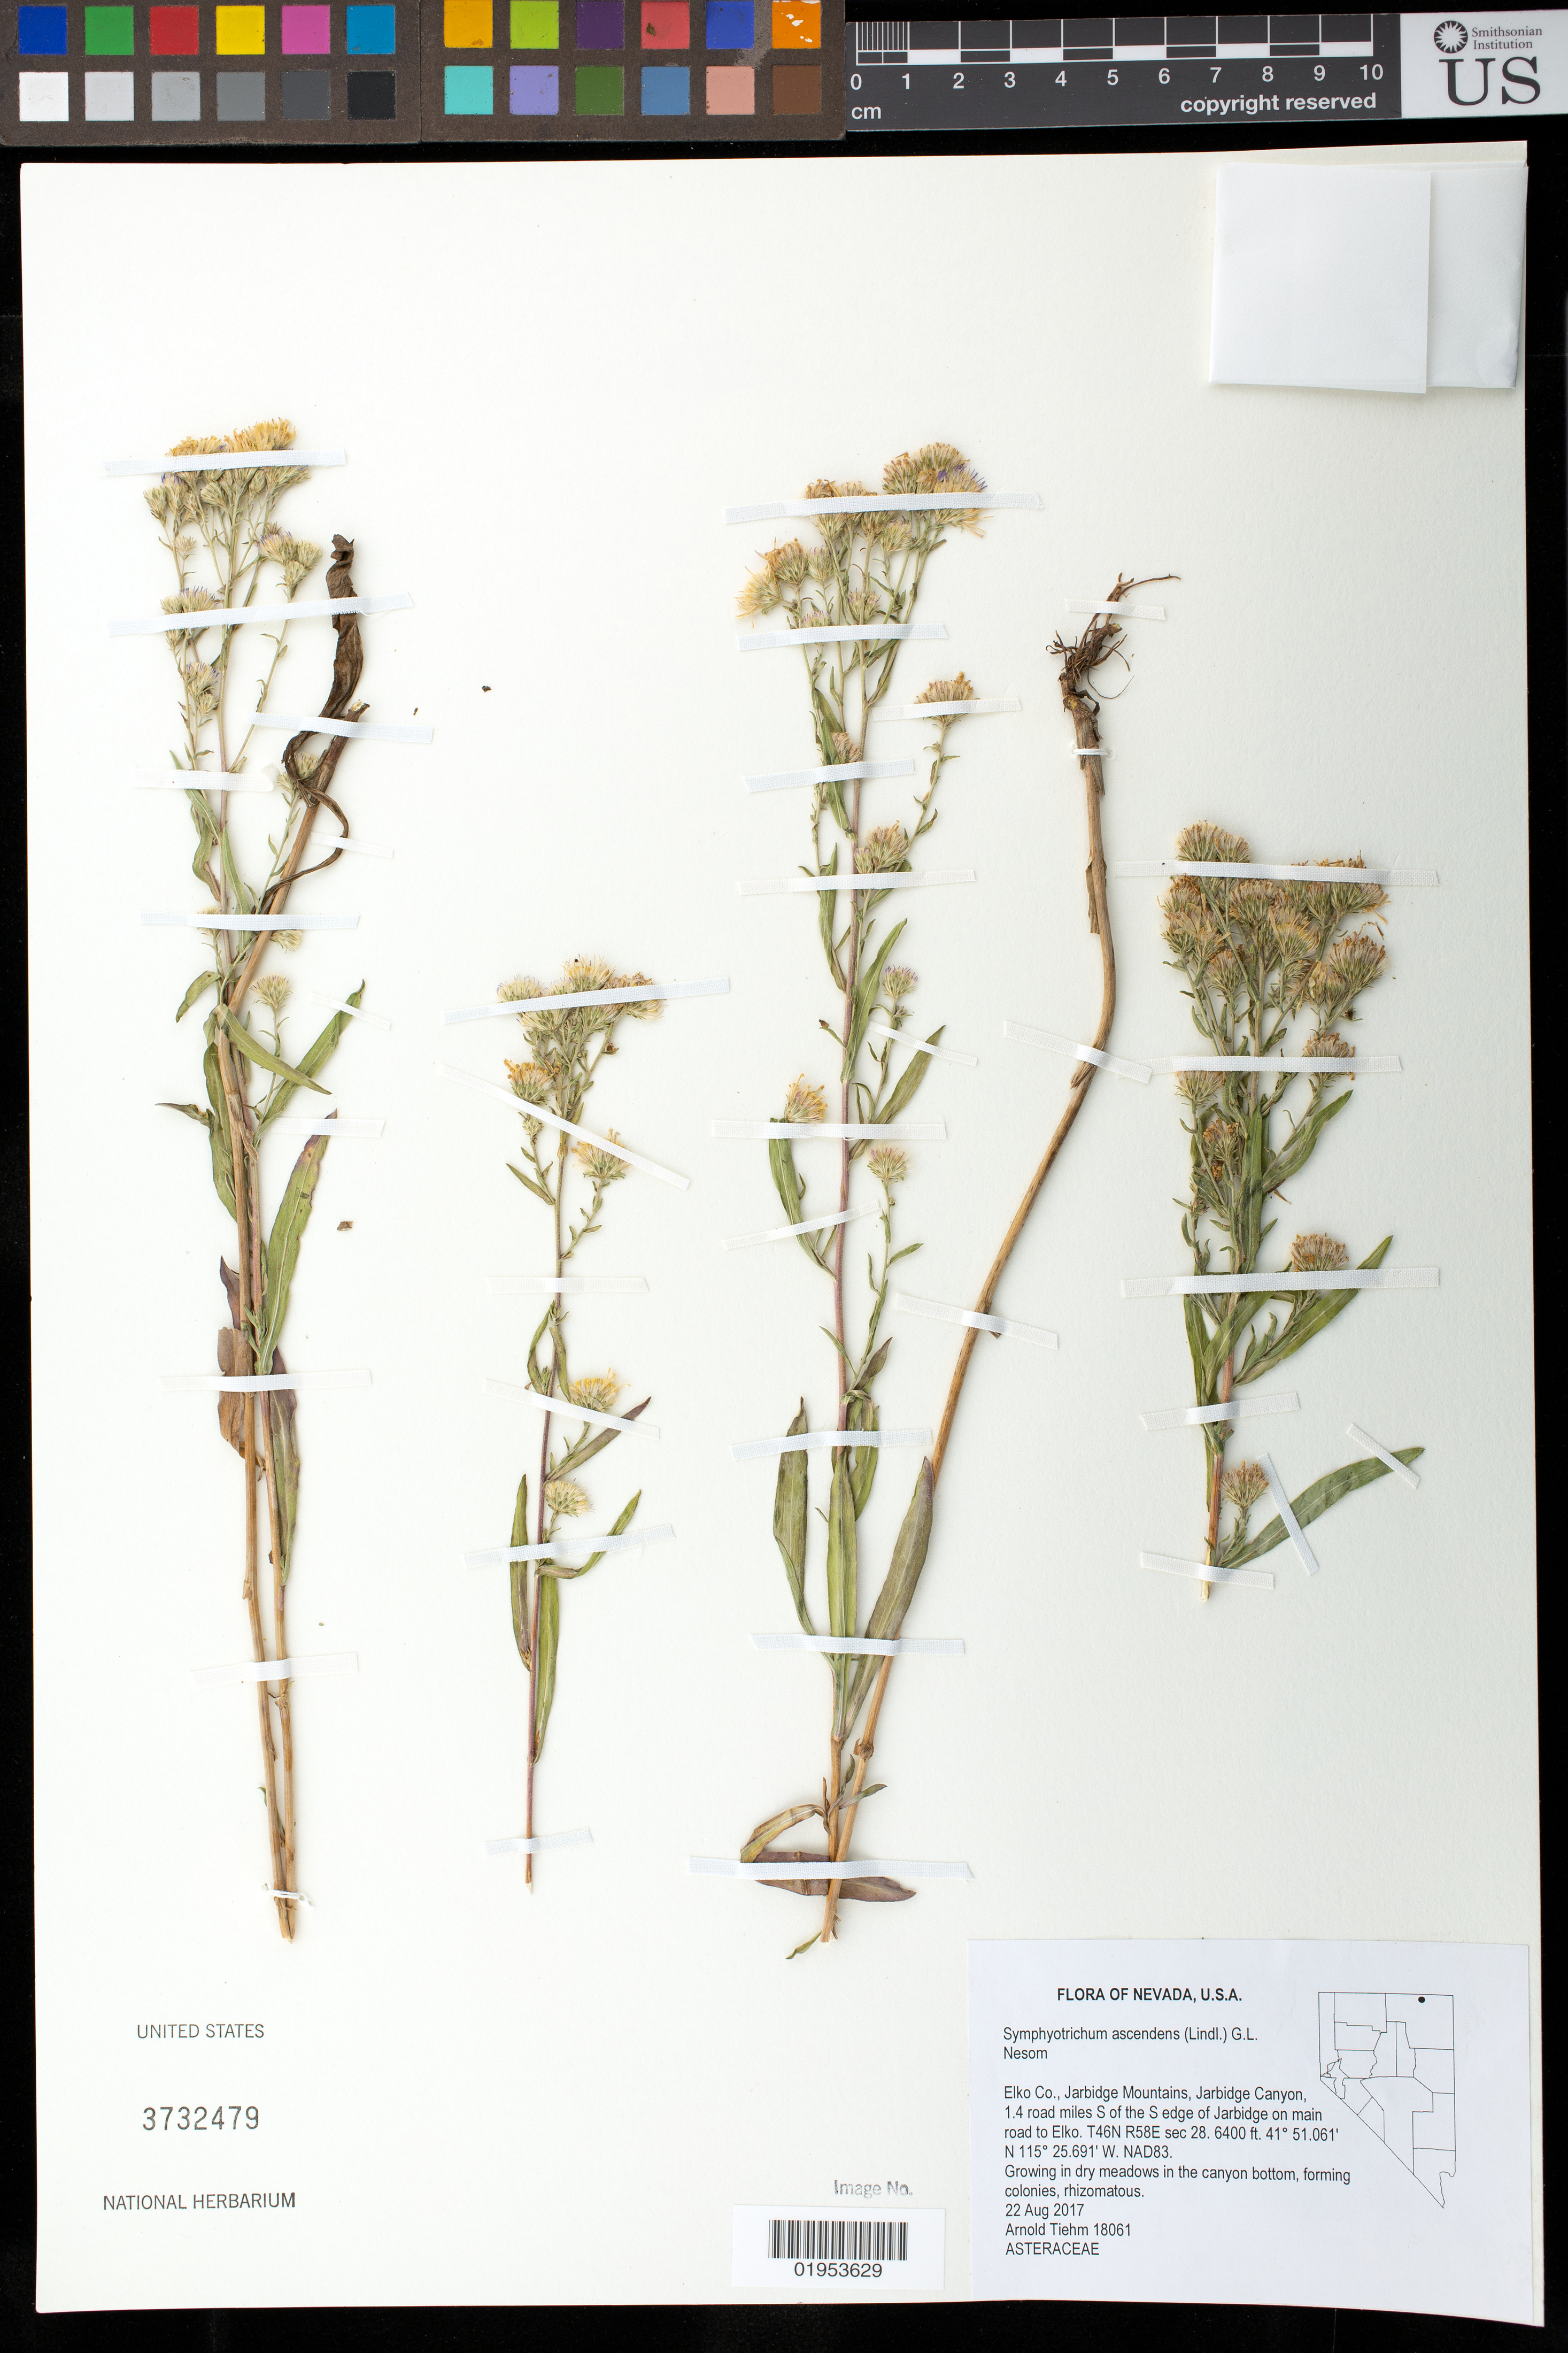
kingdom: Plantae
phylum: Tracheophyta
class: Magnoliopsida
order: Asterales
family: Asteraceae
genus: Symphyotrichum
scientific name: Symphyotrichum ascendens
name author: (Lindl.) G.L. Nesom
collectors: A. Tiehm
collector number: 18061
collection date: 2017-08-22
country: United States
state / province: Nevada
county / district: Elko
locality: Jarbidge Mtns., Jarbidge Canyon, 1.4 road miles S of the S edge of Jarbidge on the main road to Elko.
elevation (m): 1951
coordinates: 41 51.061 N, 115 25.691 W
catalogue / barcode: US 3732479